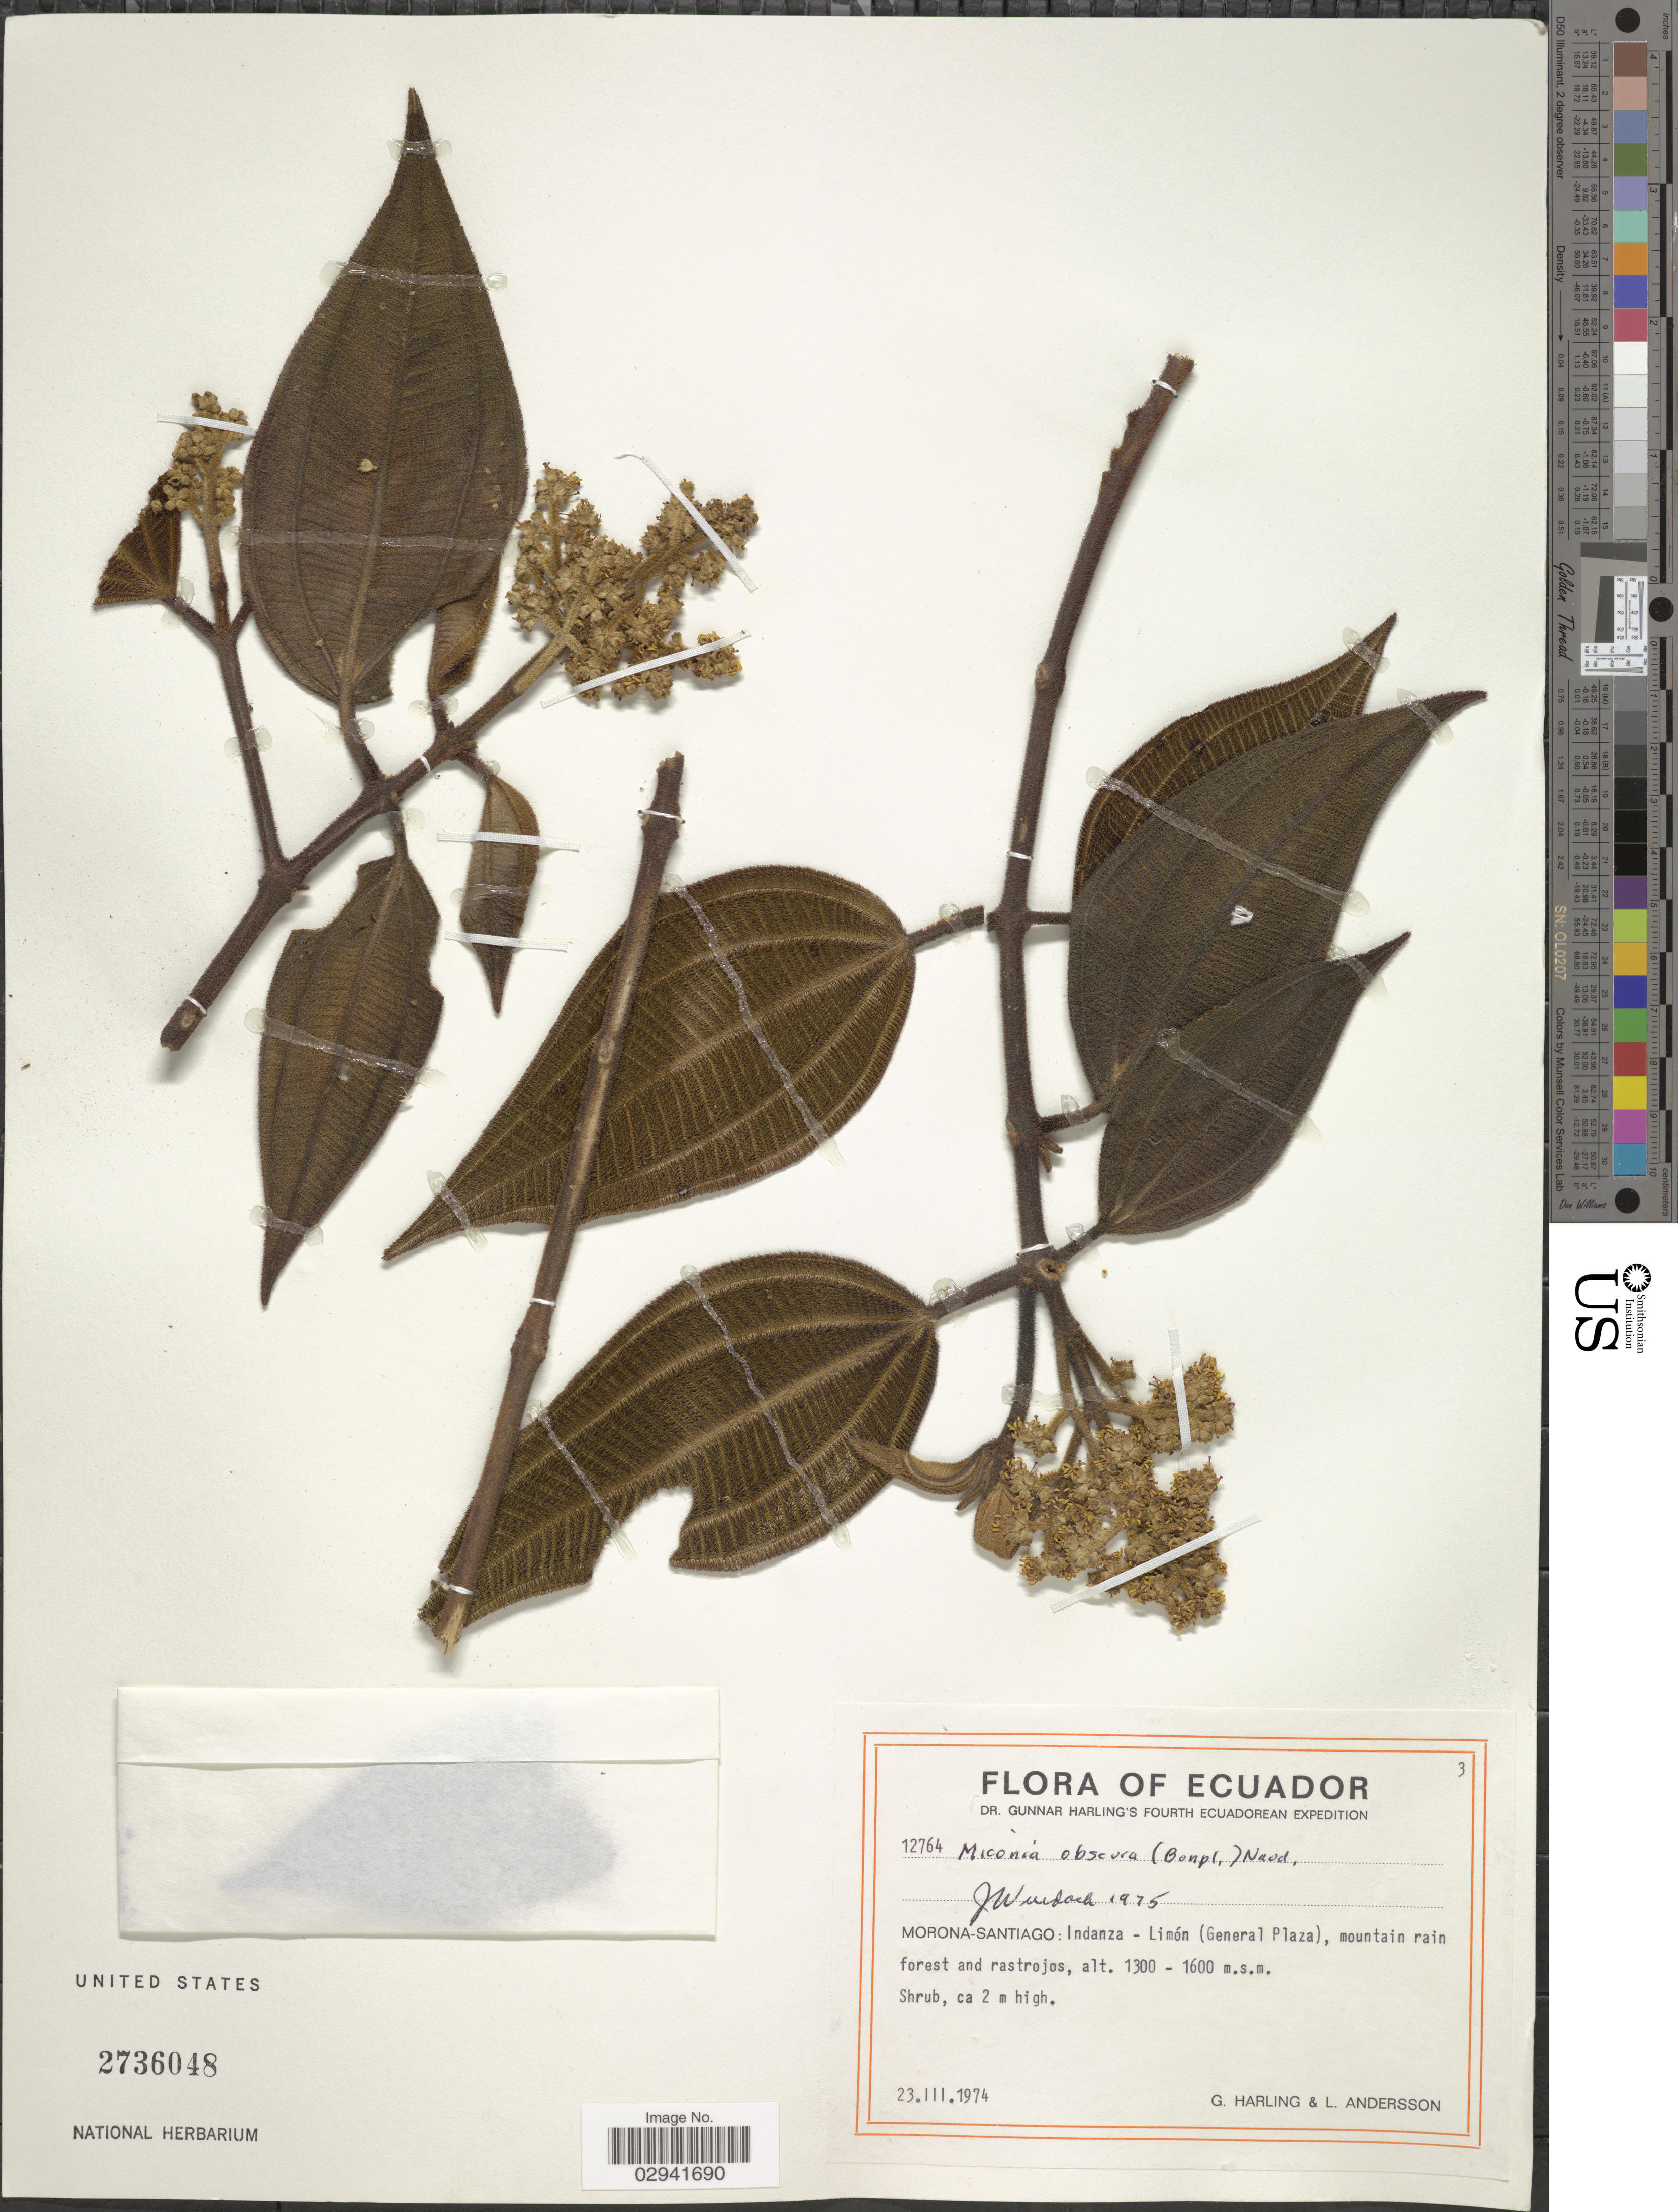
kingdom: Plantae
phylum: Tracheophyta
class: Magnoliopsida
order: Myrtales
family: Melastomataceae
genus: Miconia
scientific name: Miconia obscura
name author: (Bonpl.) Naudin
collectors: G. Harling & L. Andersson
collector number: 12764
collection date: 1974-03-23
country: Ecuador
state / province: Morona-Santiago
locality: Indanza - Limón (General Plaza), mountain rain forest and rastrojos.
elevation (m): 1300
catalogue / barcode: US 2736048